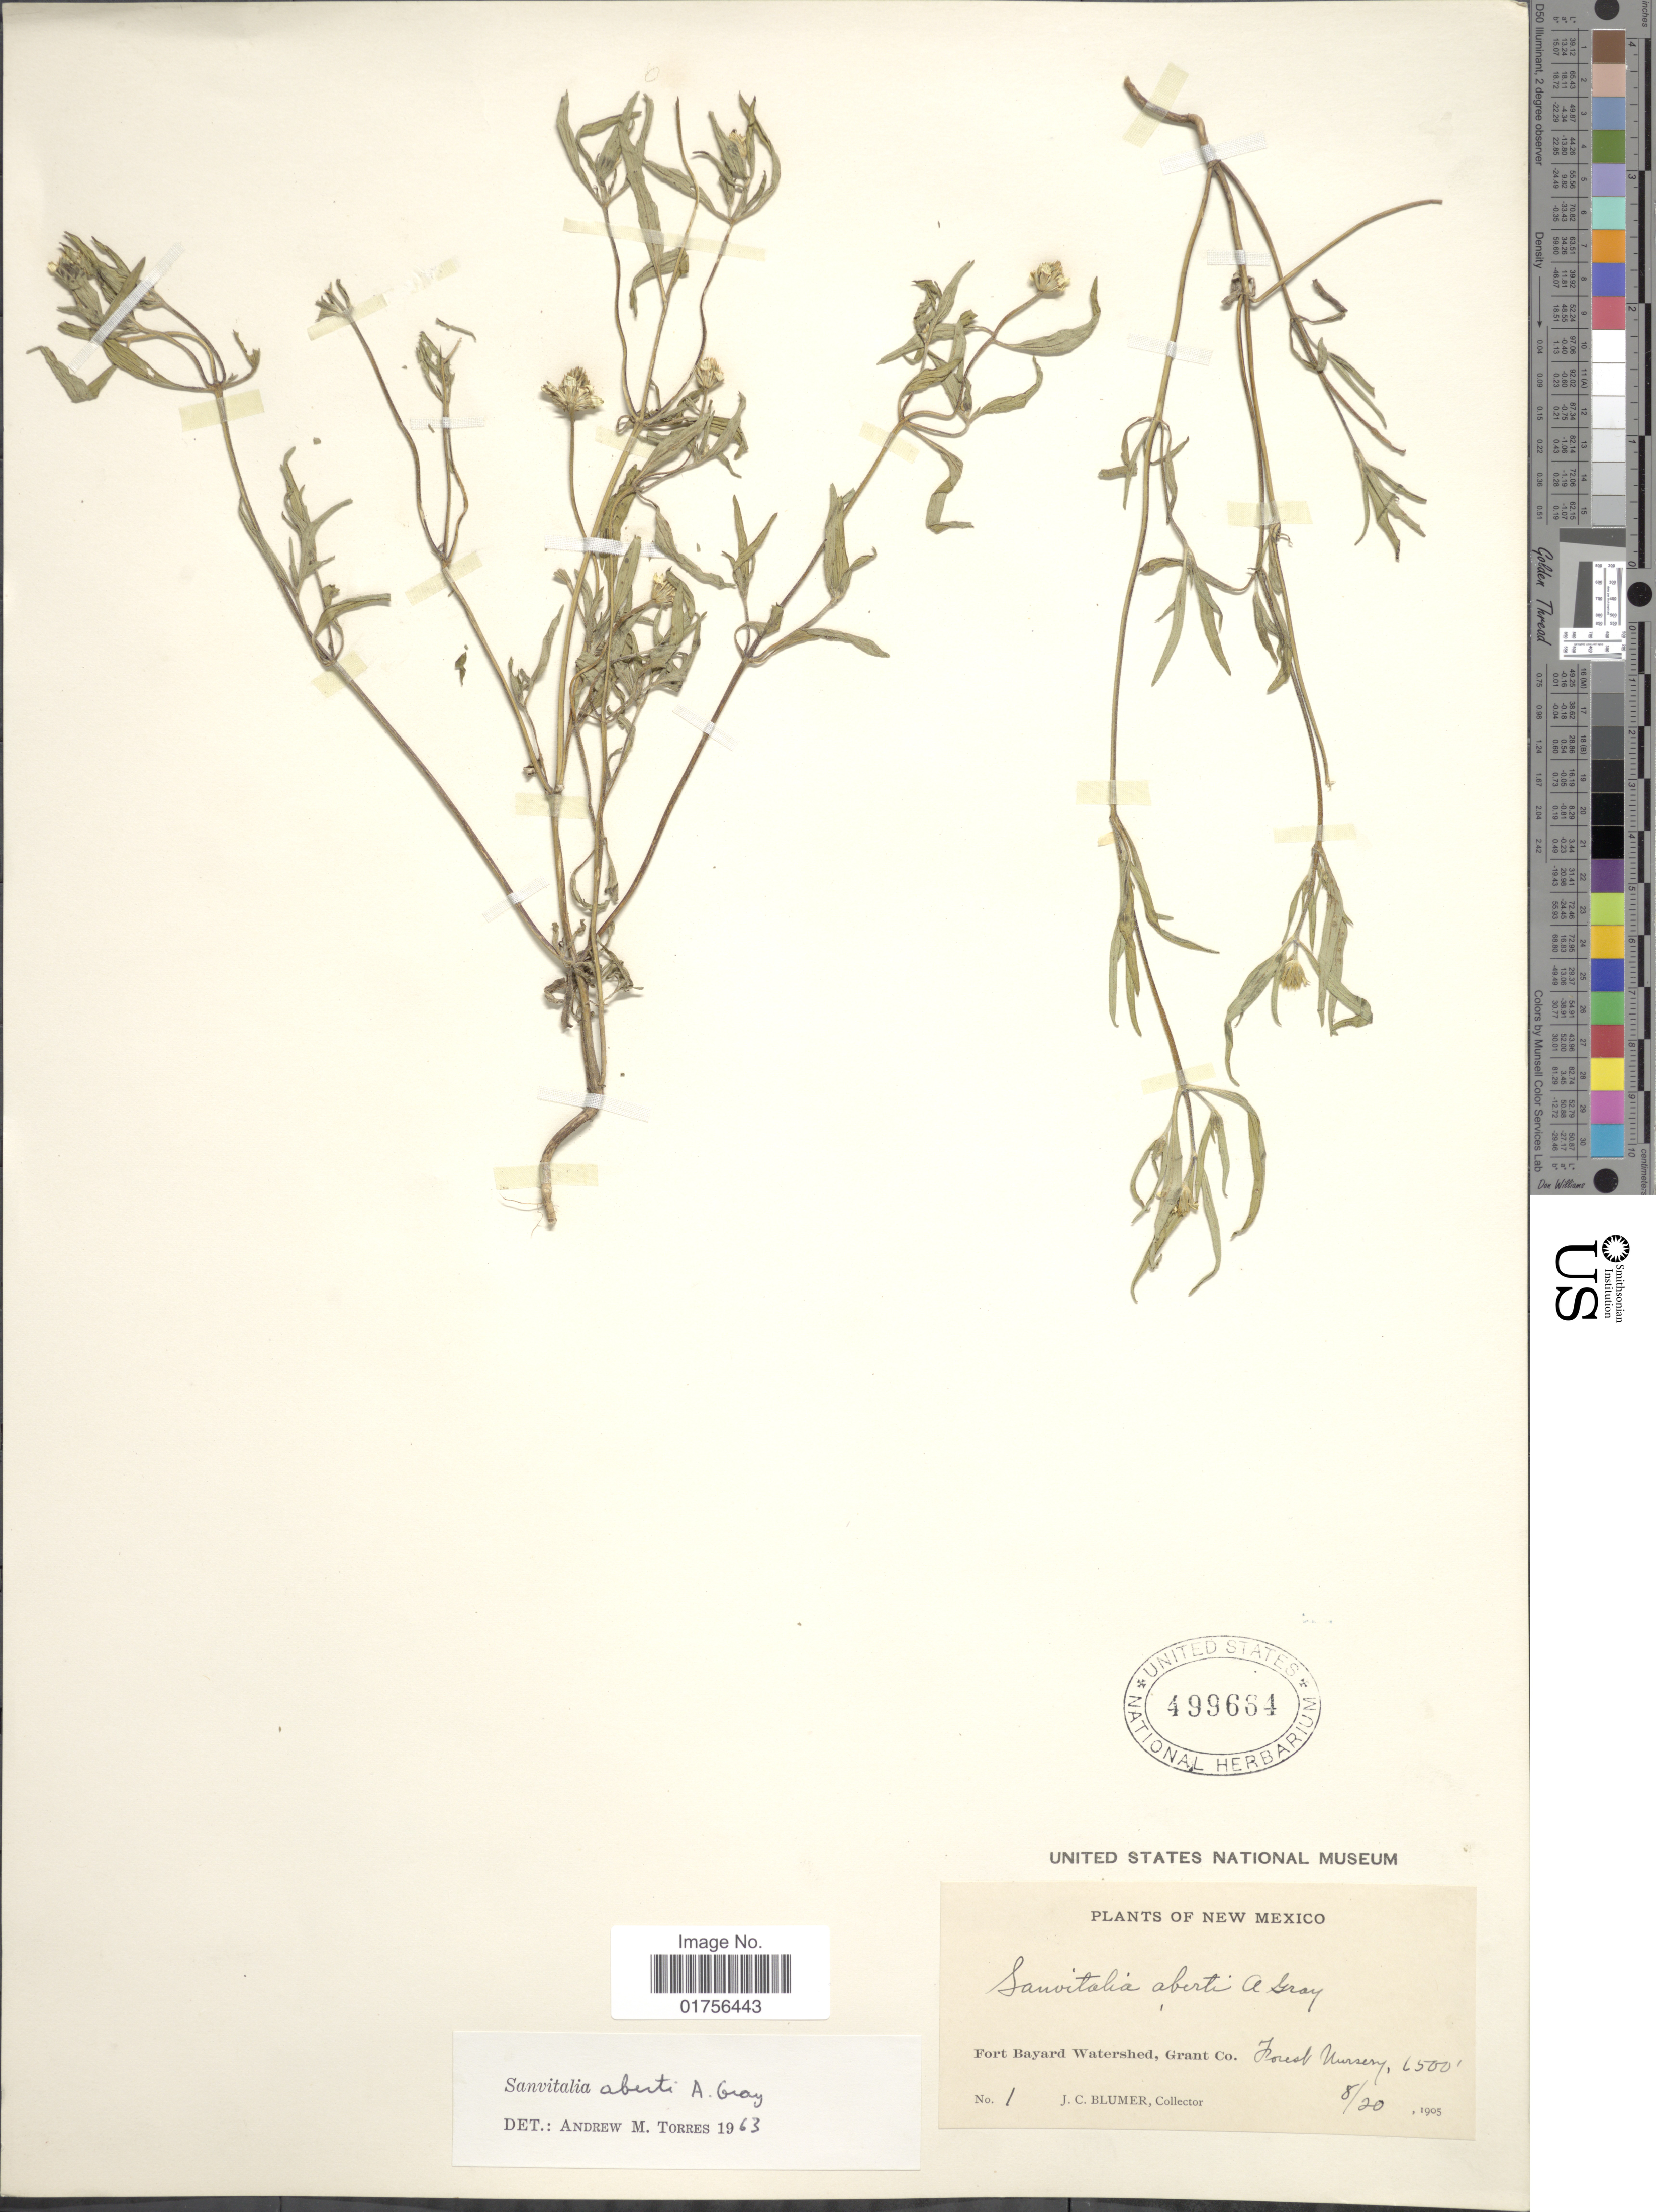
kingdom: Plantae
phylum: Tracheophyta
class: Magnoliopsida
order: Asterales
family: Asteraceae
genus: Sanvitalia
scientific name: Sanvitalia aberti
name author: A. Gray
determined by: Skibicki, Samuel V.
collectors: J. C. Blumer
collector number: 1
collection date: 1905-08-20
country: United States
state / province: New Mexico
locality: Fort Bayard Watershed, Grant Co., Forest Nursery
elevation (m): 1981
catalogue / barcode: US 499684